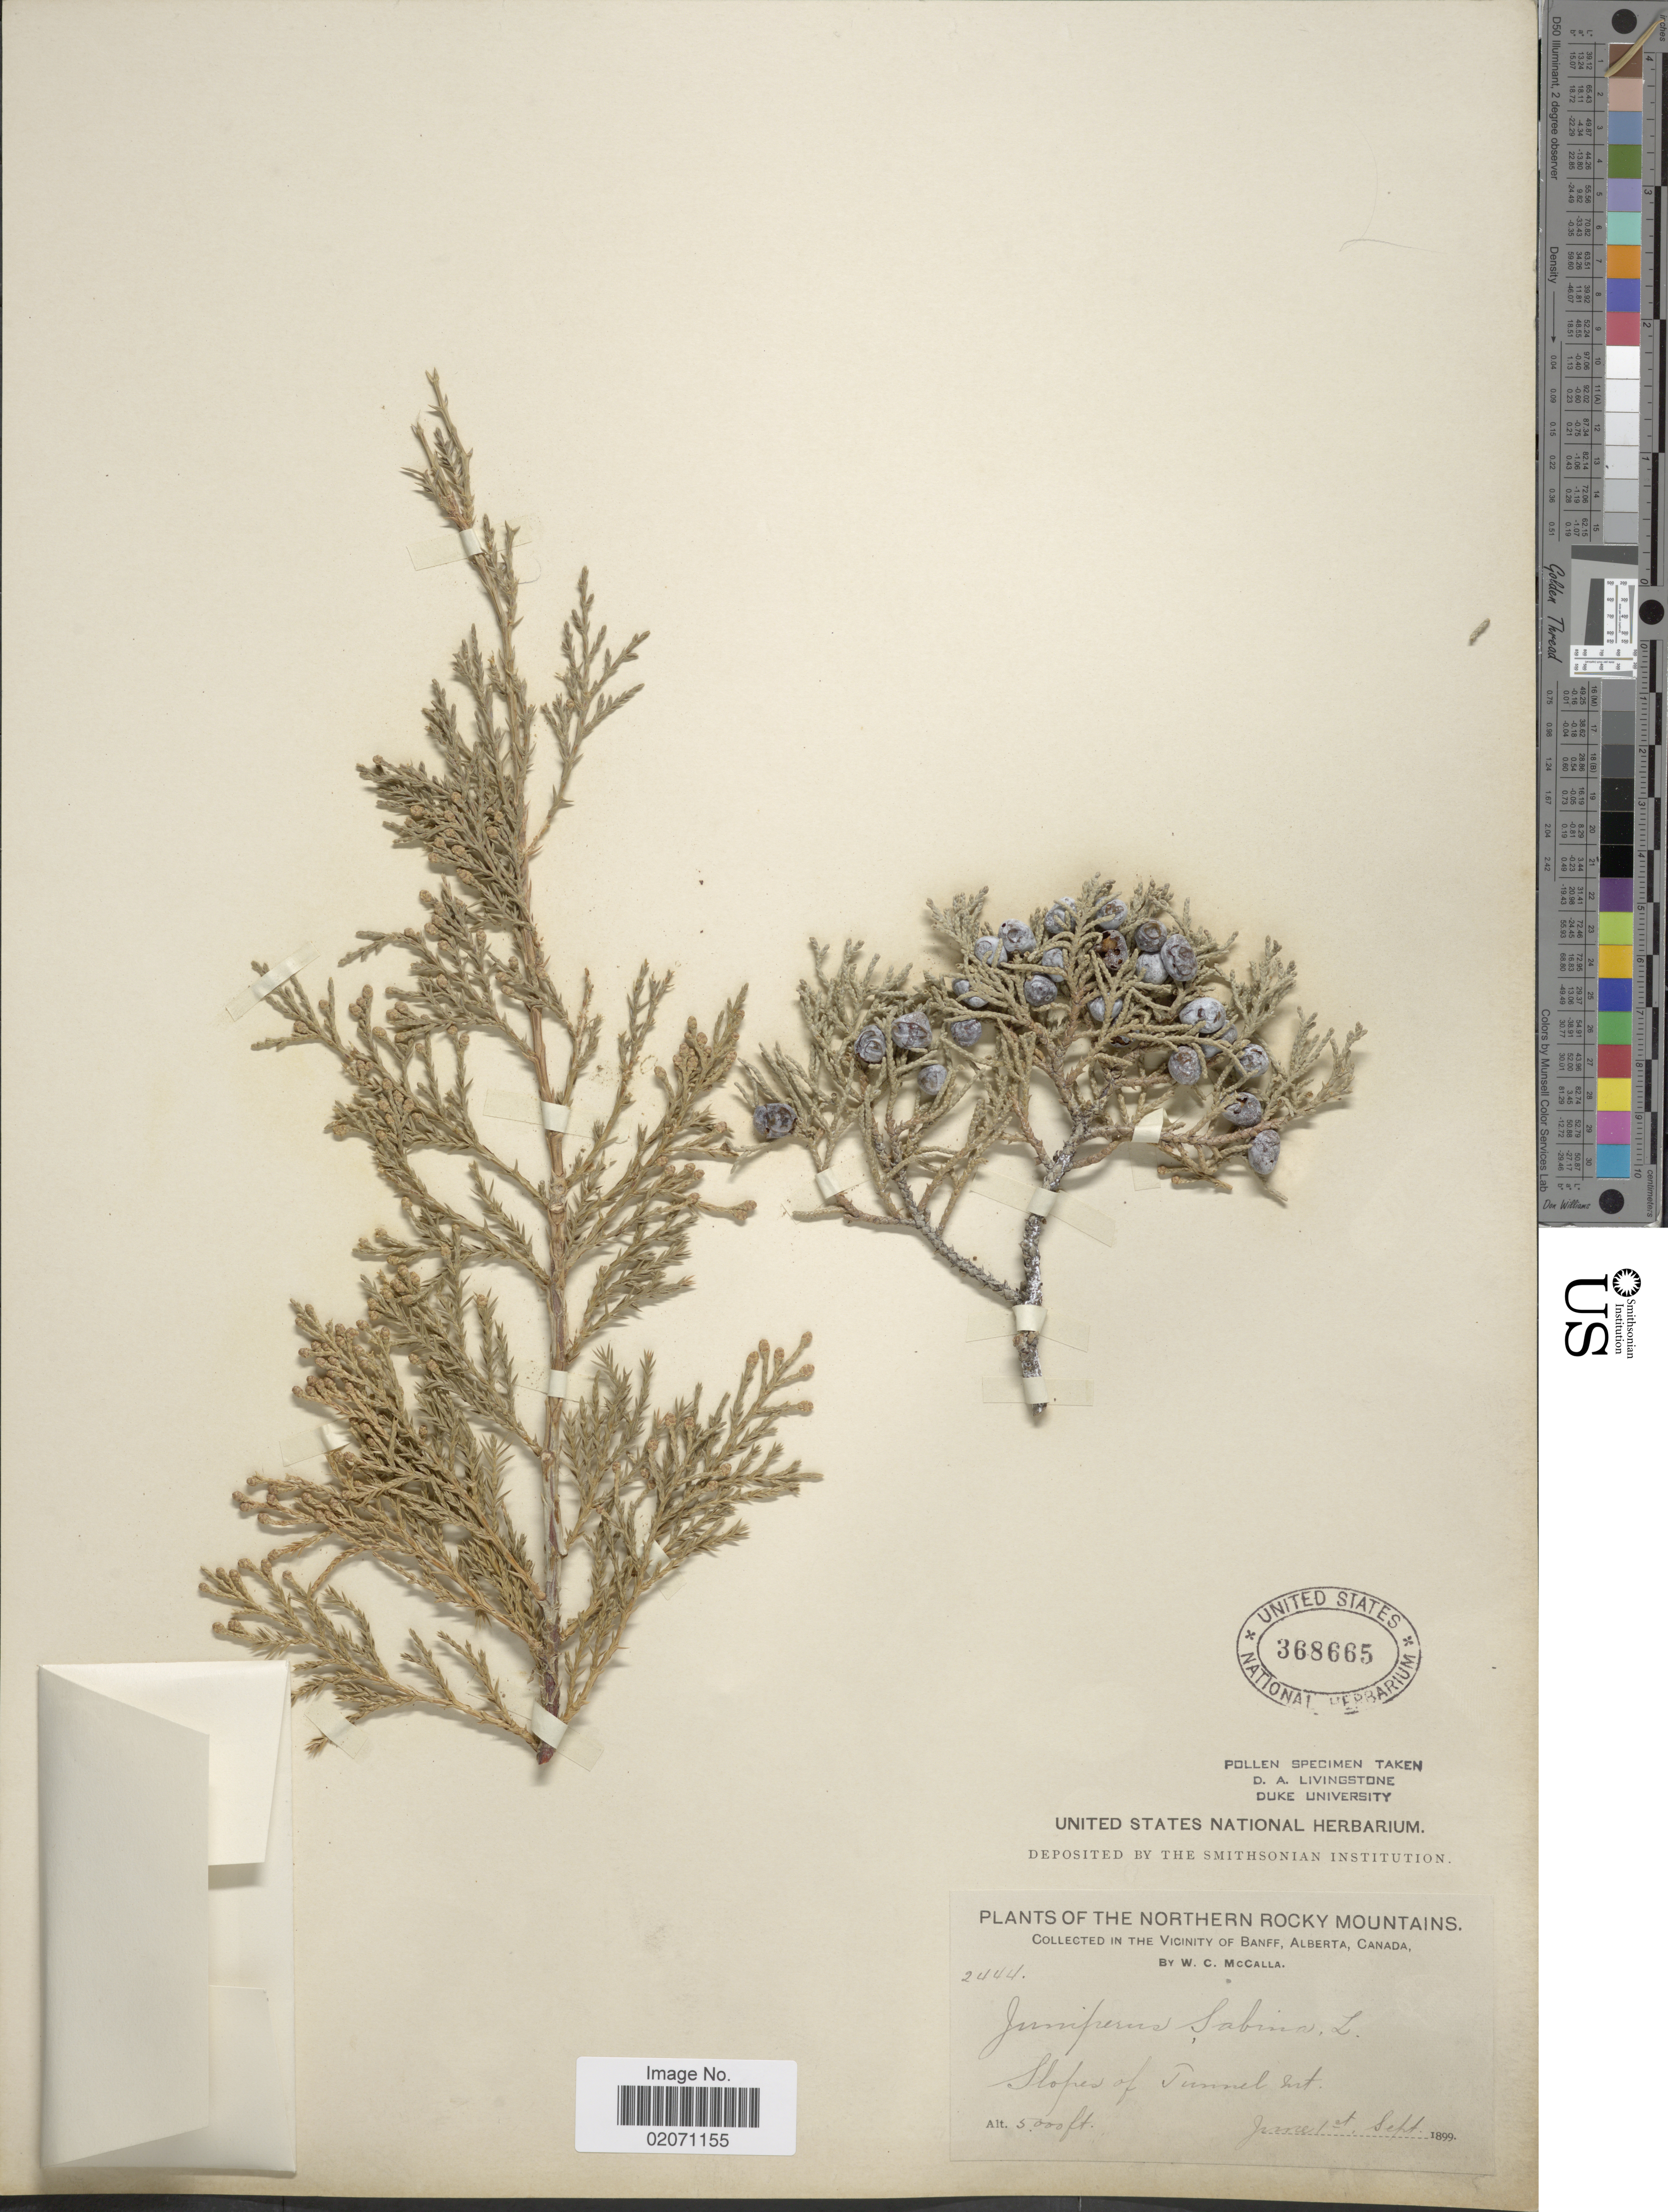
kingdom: Plantae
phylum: Tracheophyta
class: Pinopsida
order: Pinales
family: Cupressaceae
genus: Juniperus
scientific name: Juniperus horizontalis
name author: Moench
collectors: W. McCalla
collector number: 2444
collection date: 1899-06-01/1899-09-01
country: Canada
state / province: Alberta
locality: Northern Rocky Mountains, Vicinity of Banff, Slopes of Tunnel Mt.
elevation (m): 1524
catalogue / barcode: US 368665